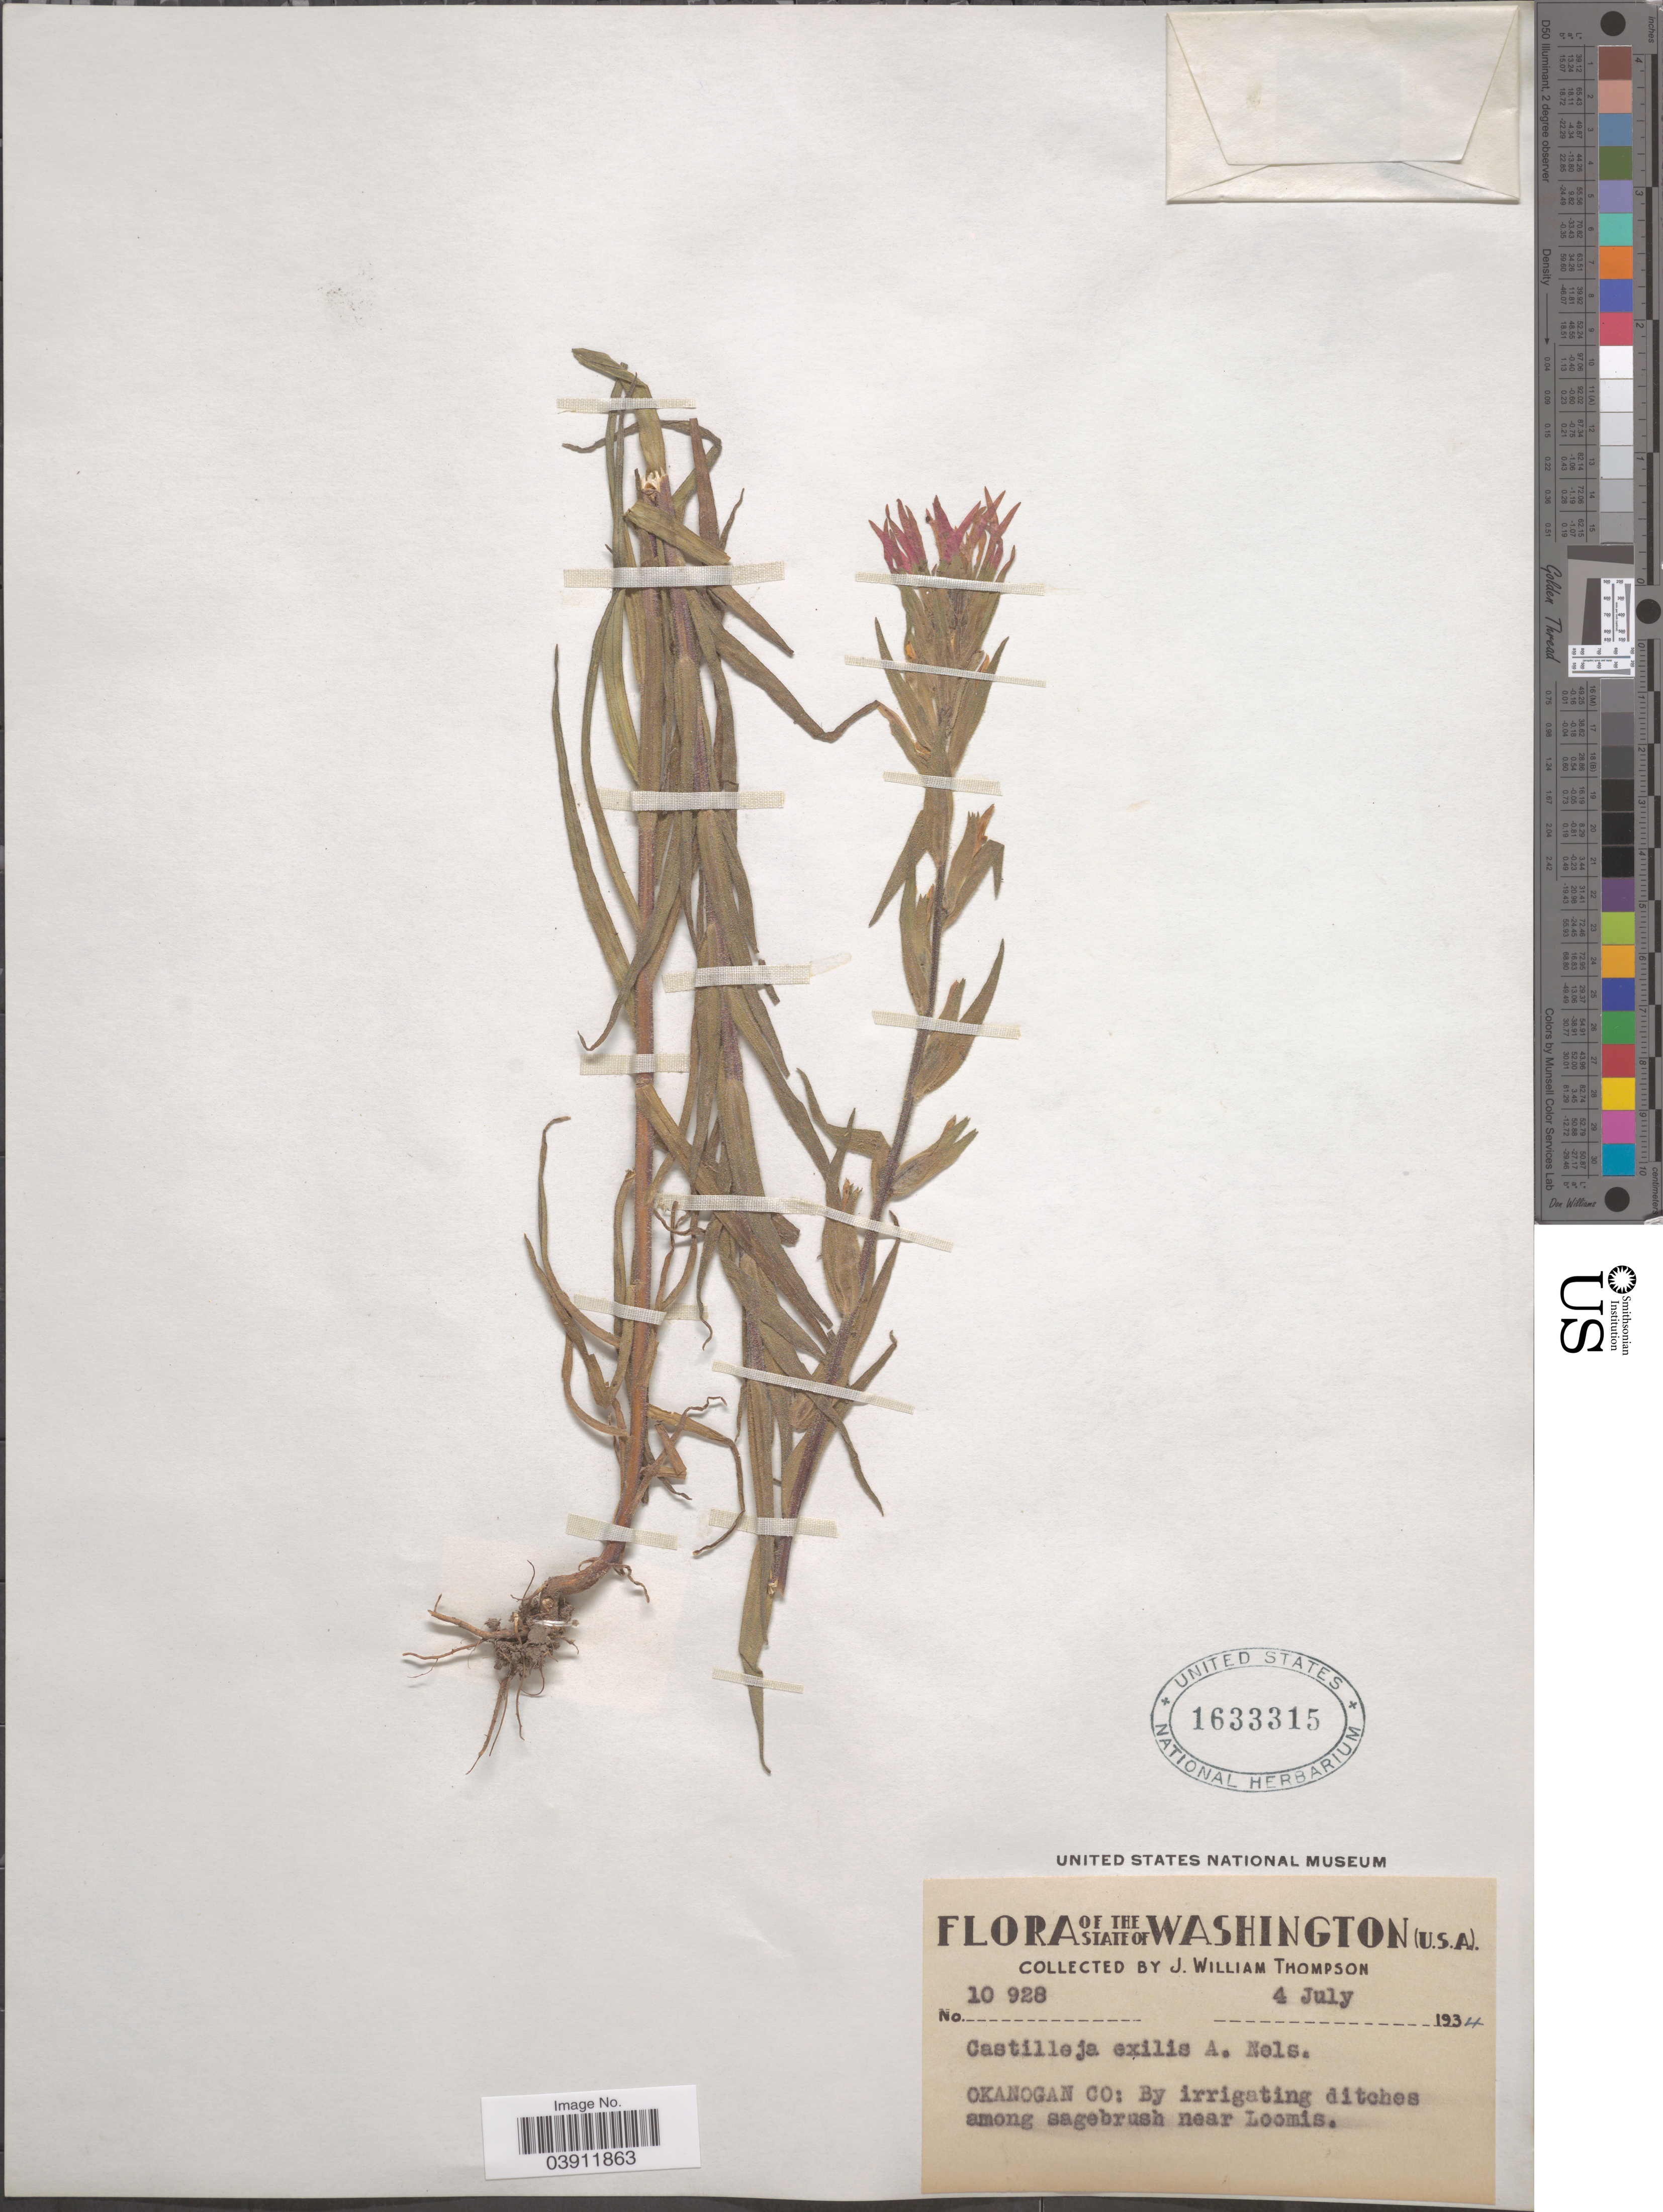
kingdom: Plantae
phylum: Tracheophyta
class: Magnoliopsida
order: Lamiales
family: Orobanchaceae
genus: Castilleja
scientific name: Castilleja exilis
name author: A. Nelson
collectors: J. W. Thompson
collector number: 10928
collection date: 1934-07-04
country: United States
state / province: Washington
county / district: Okanogan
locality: Okanogan Co: By irrigating ditches among sagebrush near Loomis.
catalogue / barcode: US 1633315